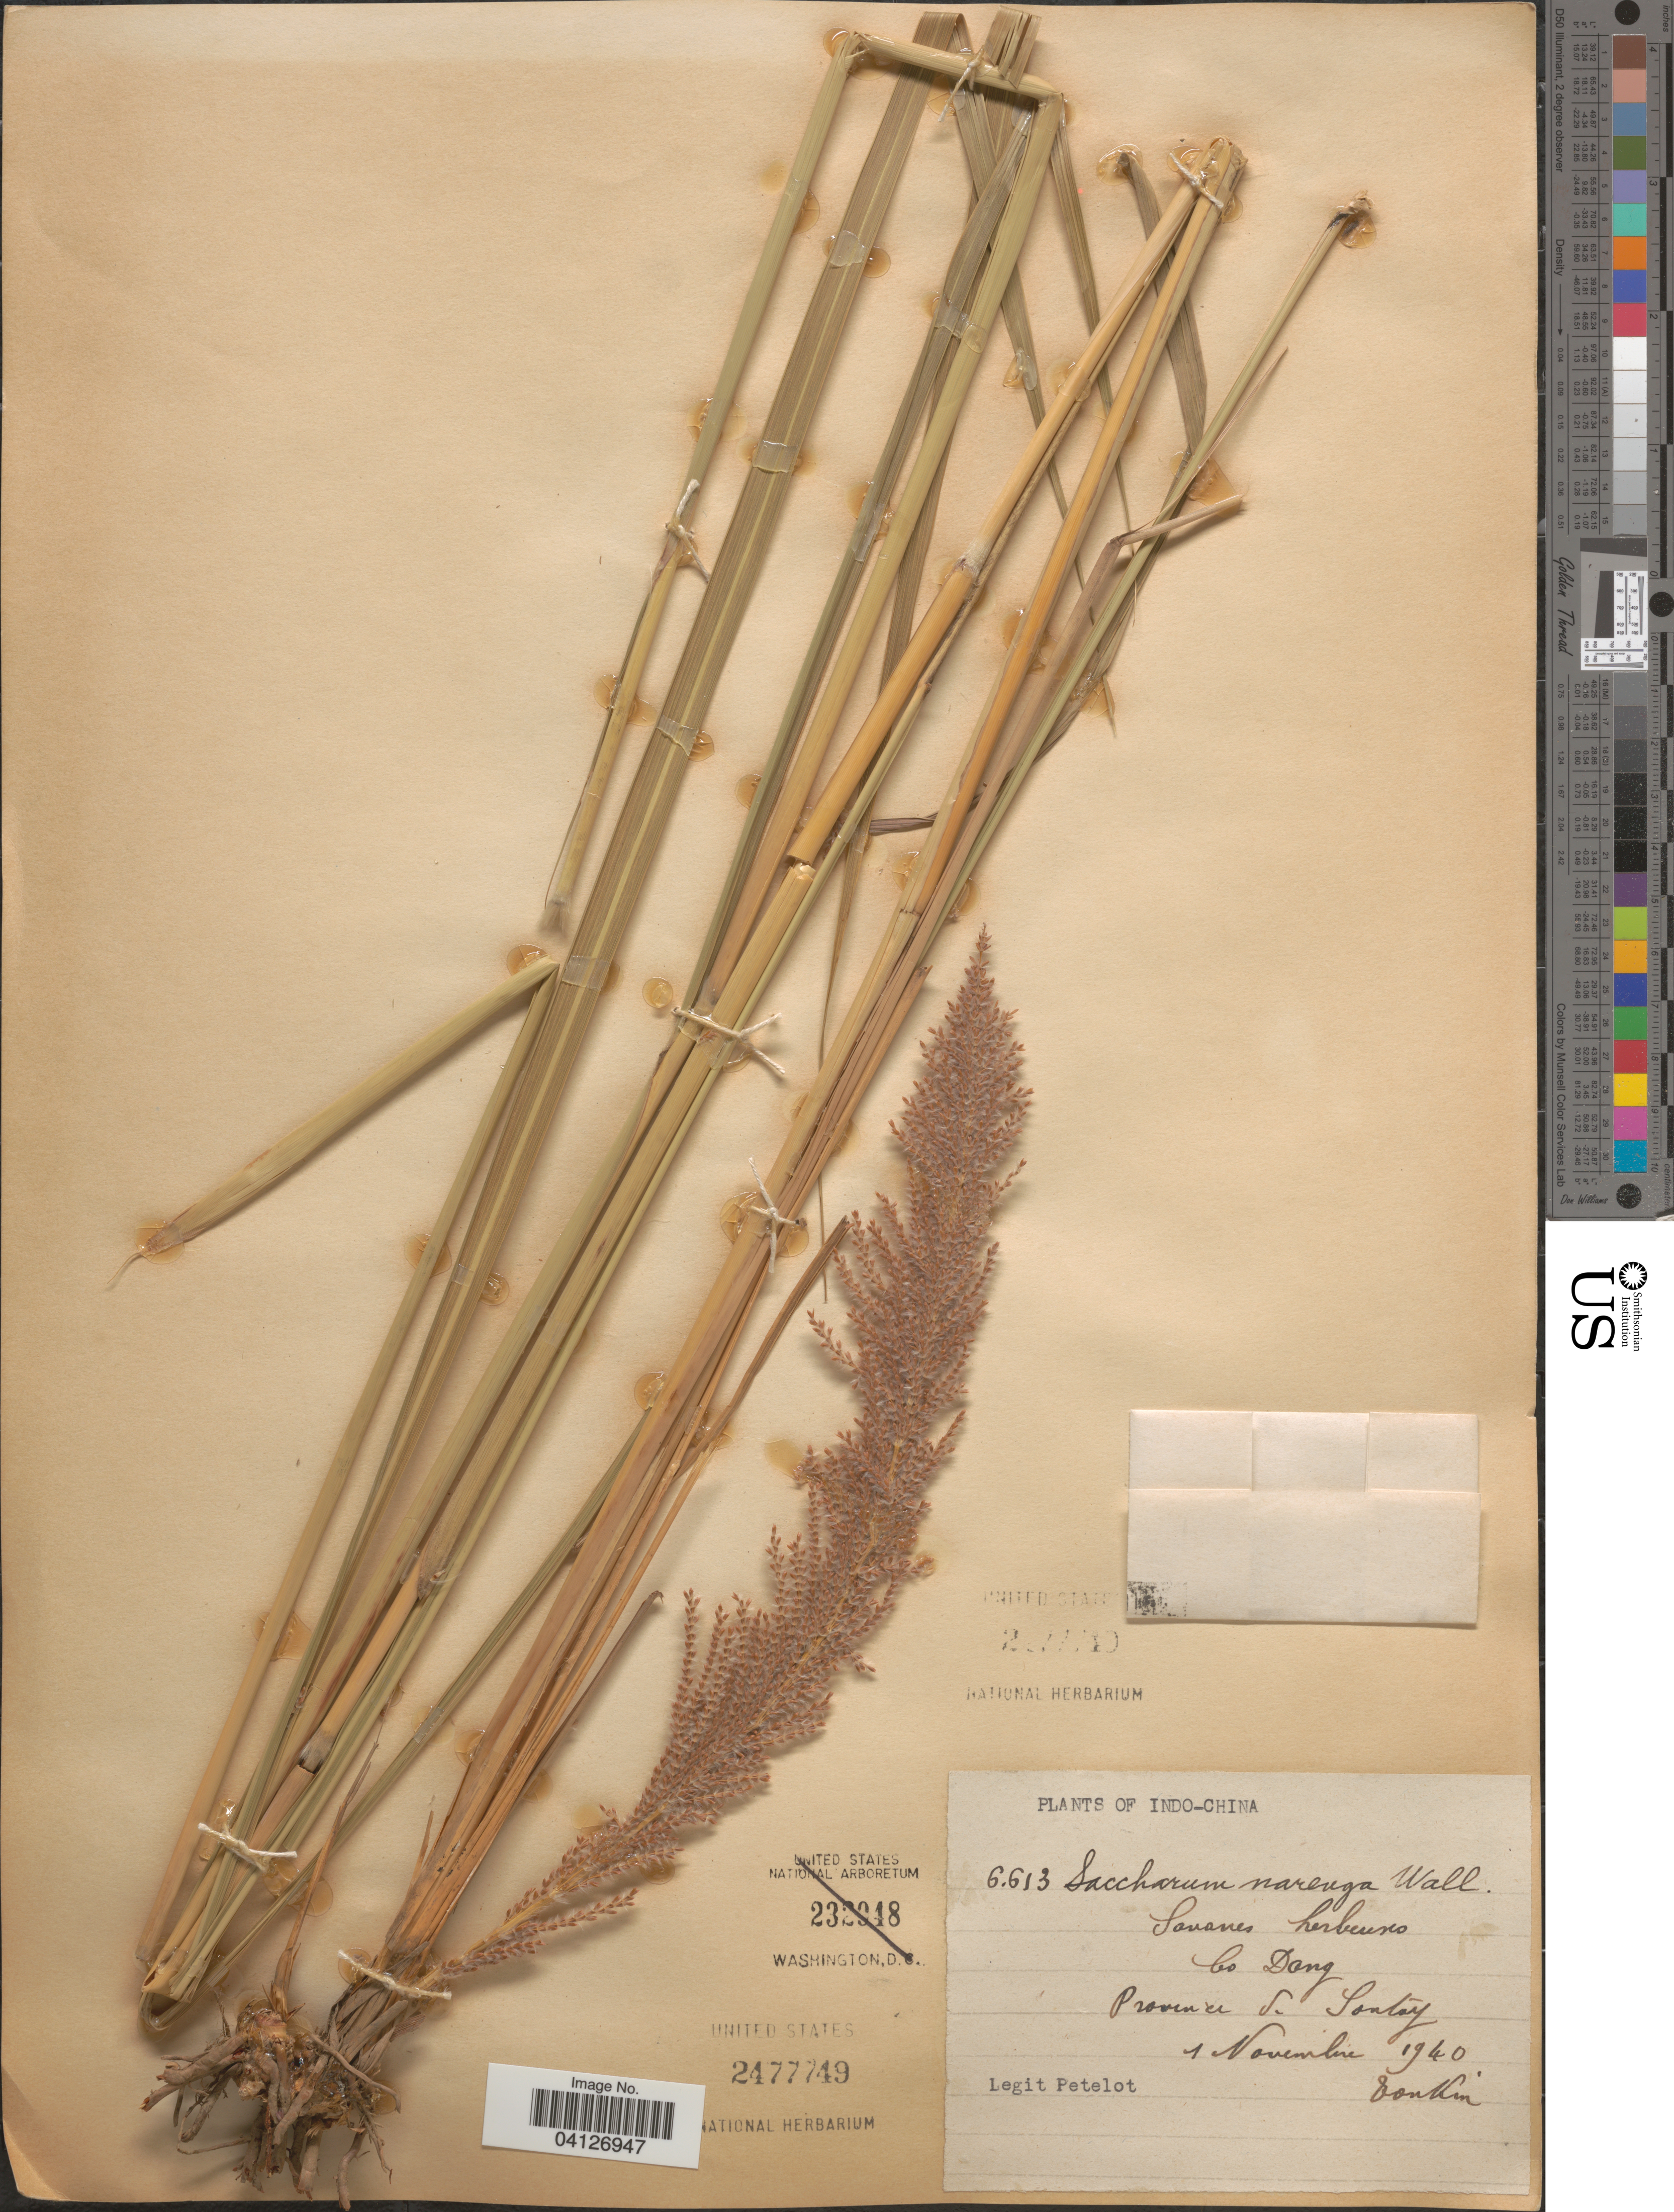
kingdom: Plantae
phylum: Tracheophyta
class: Liliopsida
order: Poales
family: Poaceae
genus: Saccharum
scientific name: Saccharum narenga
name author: (Nees ex Steud.) Hack.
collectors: Pételot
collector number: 6613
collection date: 1940-11-01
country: Vietnam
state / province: Ha Noi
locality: Indo-China. Co Dong. Province of S. Sontay.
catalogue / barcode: US 2477749